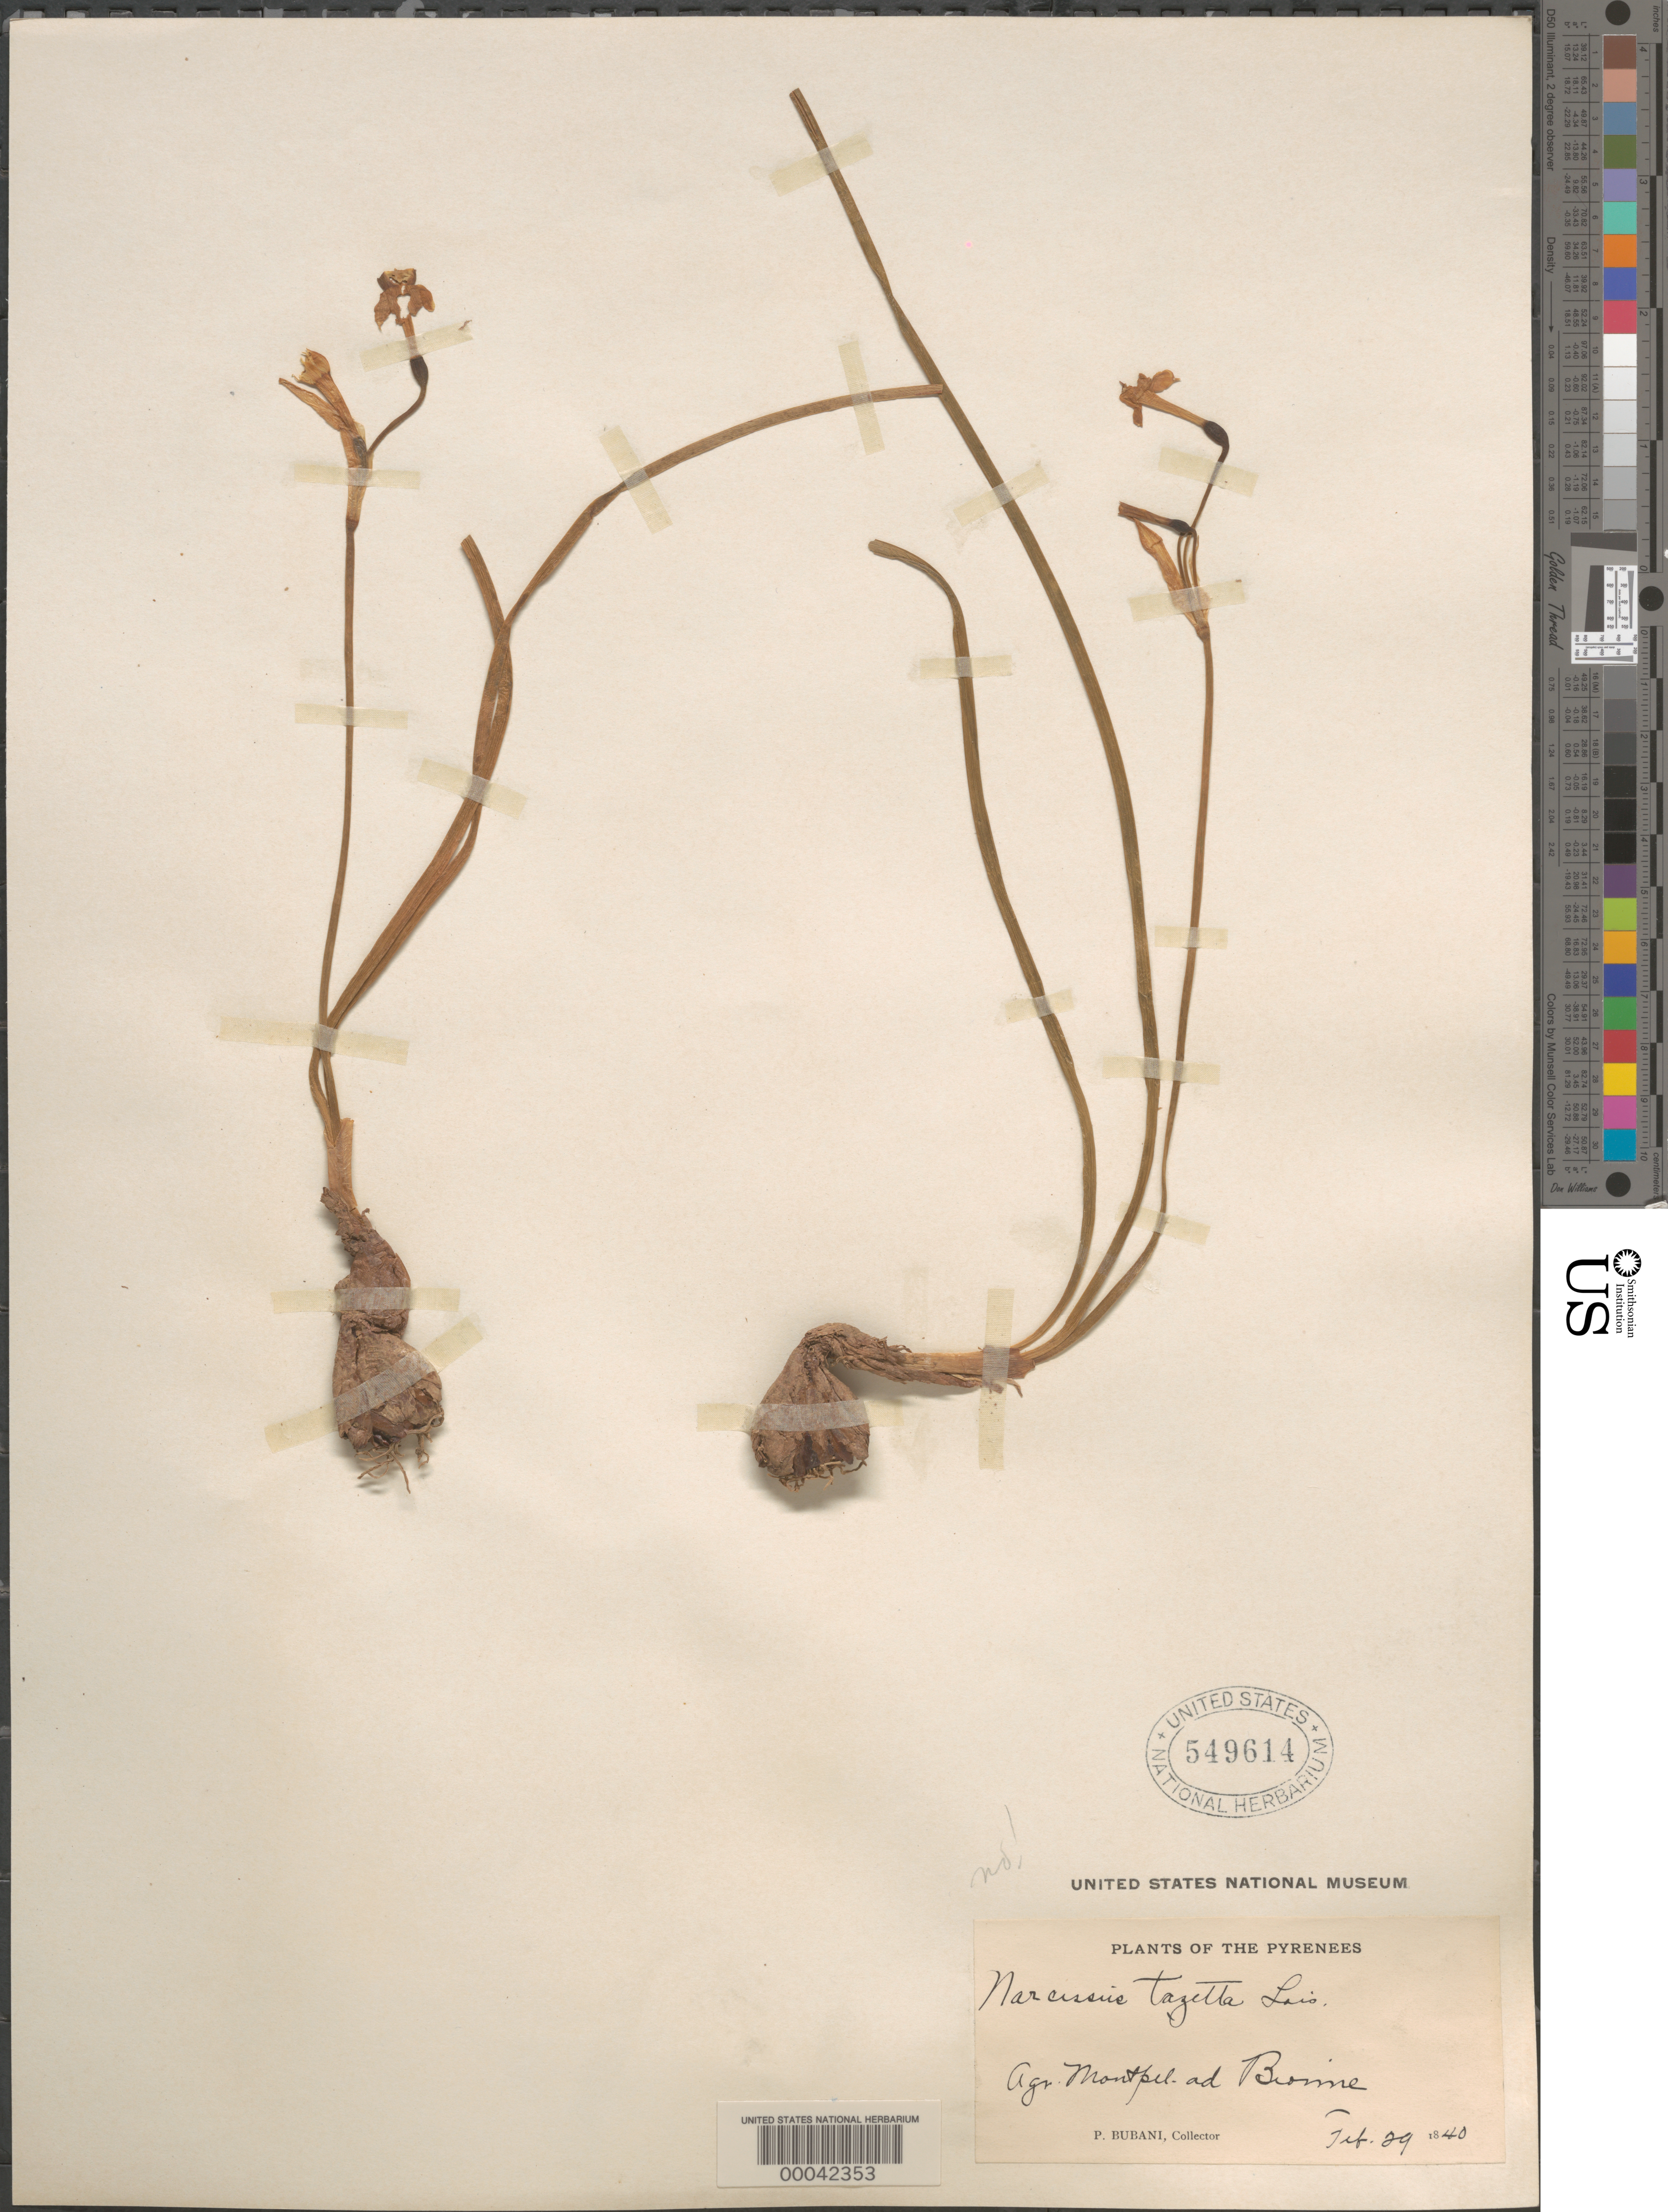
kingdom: Plantae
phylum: Tracheophyta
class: Liliopsida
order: Asparagales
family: Amaryllidaceae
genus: Narcissus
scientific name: Narcissus tazetta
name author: L.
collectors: P. Bubani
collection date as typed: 29 Feb 1840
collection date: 1840-02-29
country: France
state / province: Occitanie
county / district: Hérault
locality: Montpellier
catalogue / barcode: US 549614